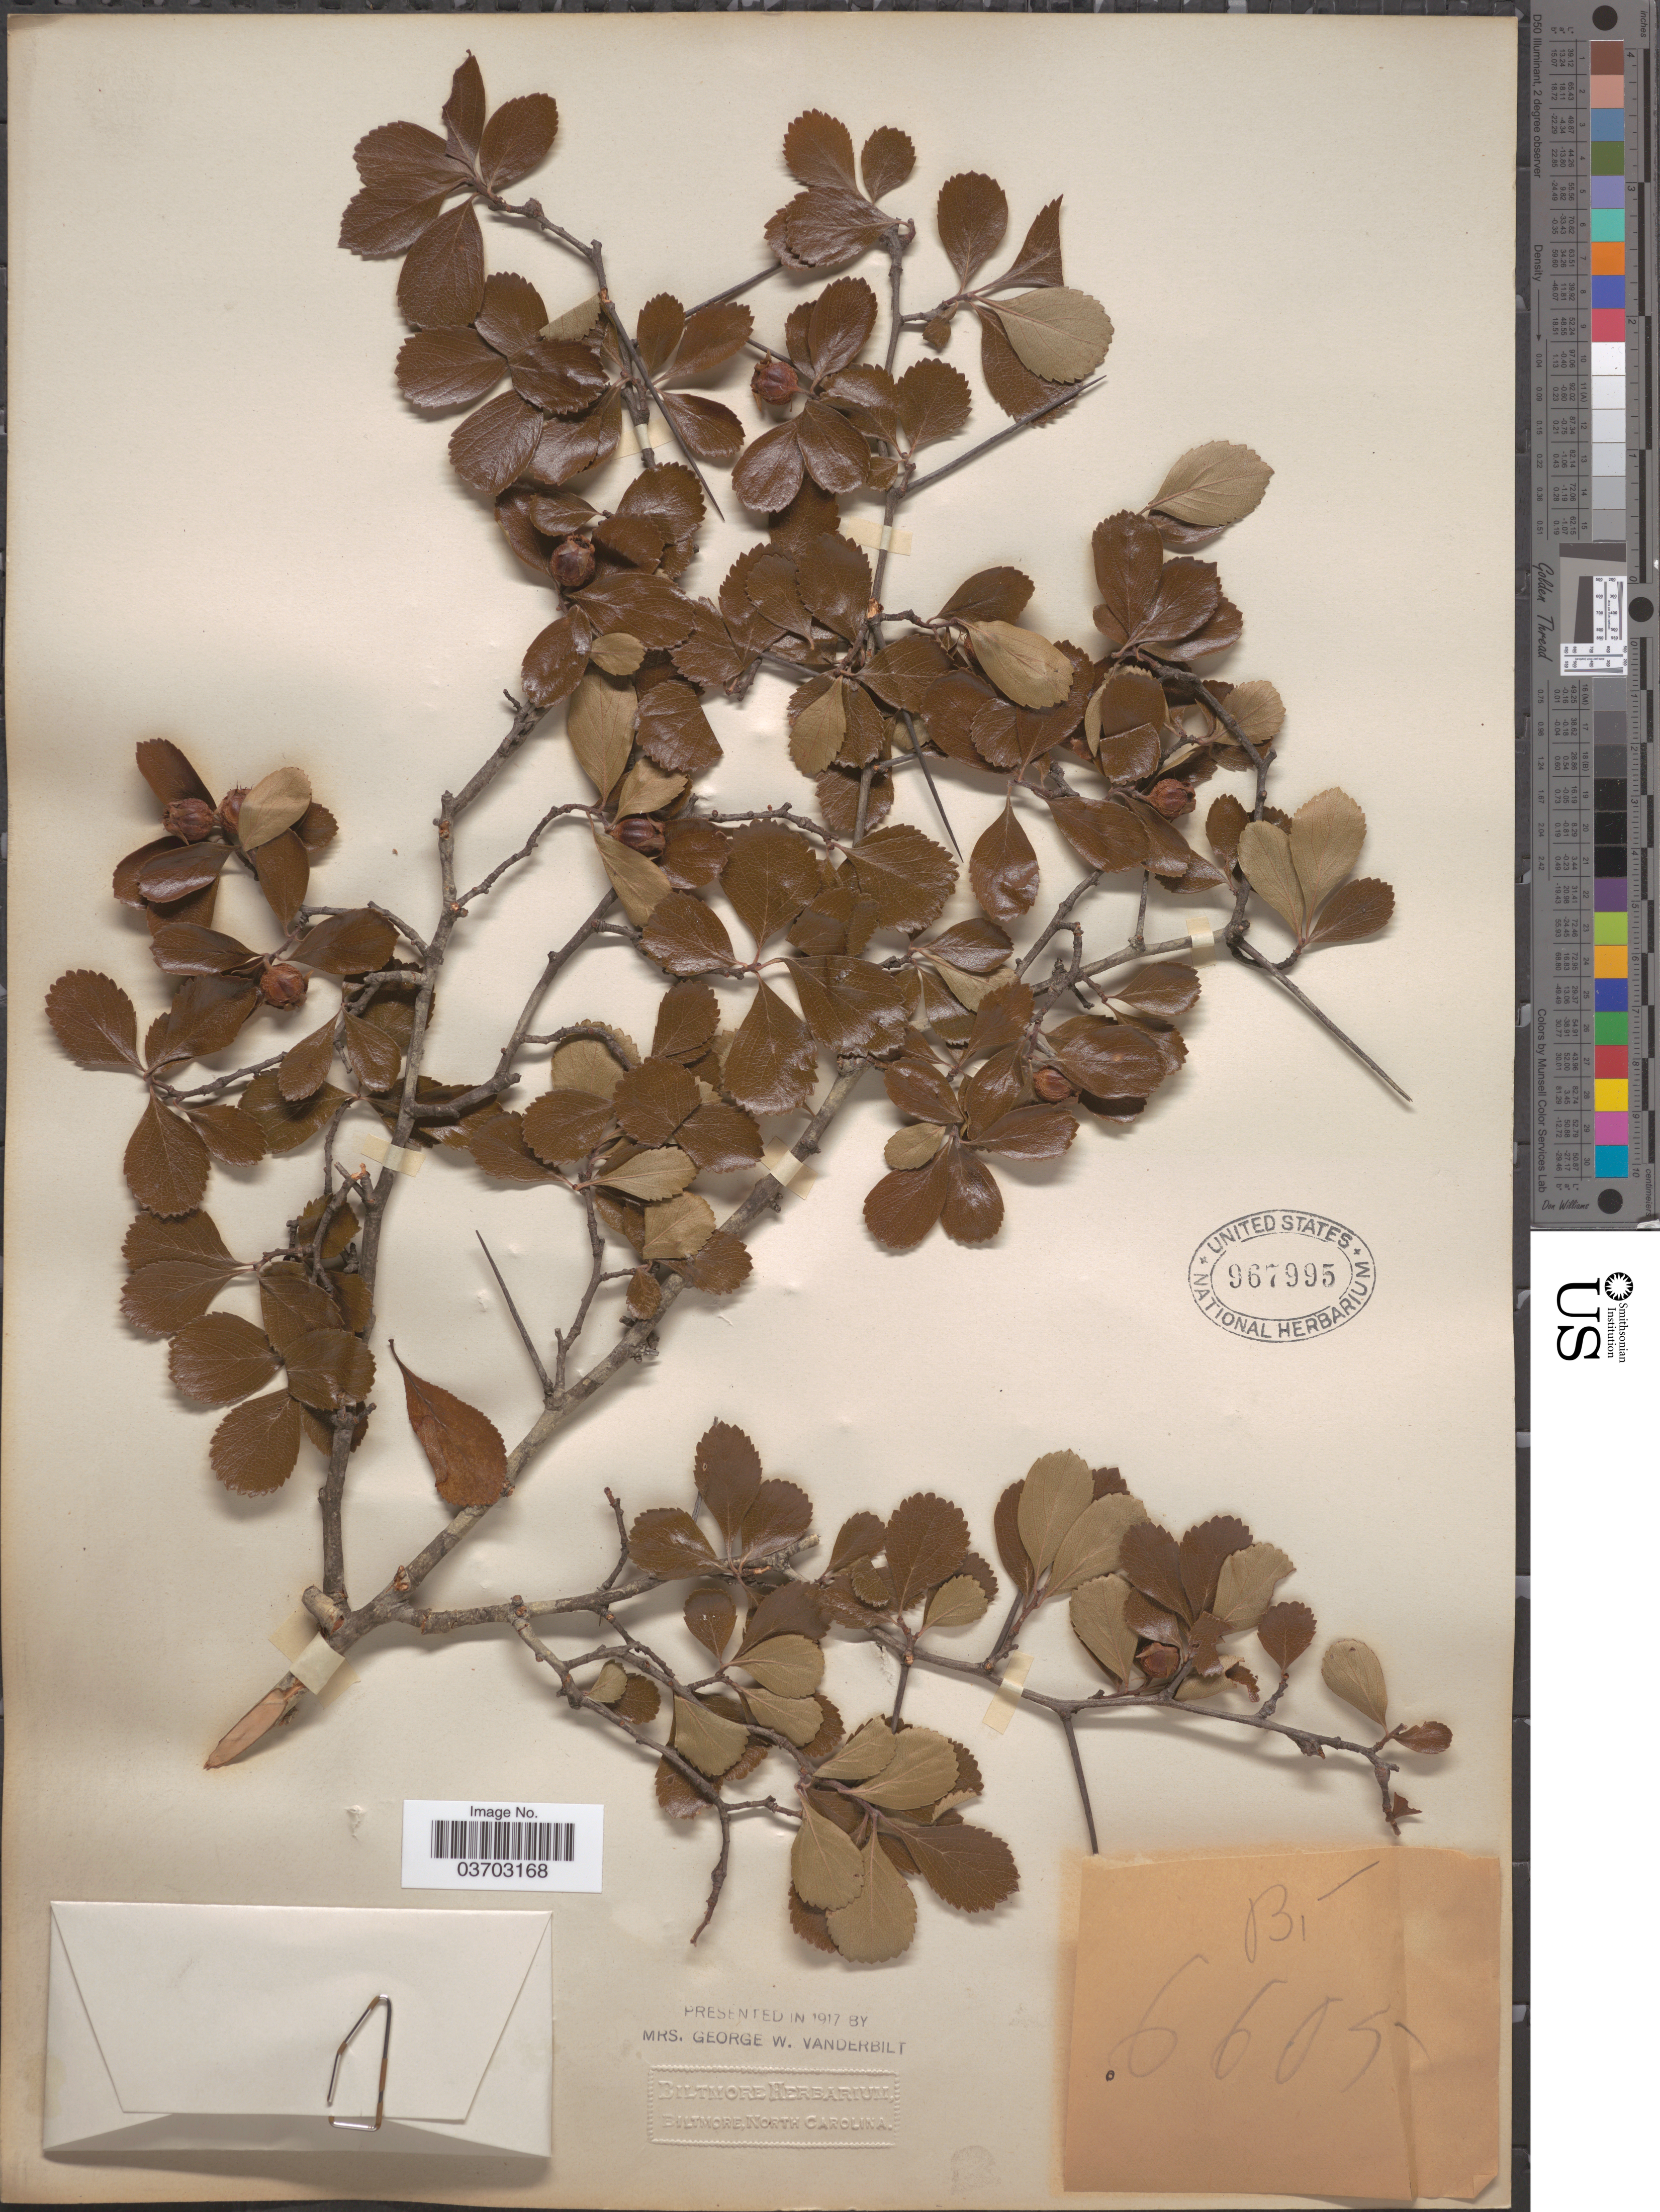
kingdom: Plantae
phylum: Tracheophyta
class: Magnoliopsida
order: Rosales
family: Rosaceae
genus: Crataegus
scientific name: Crataegus sp.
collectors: ex herb. Biltmore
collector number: B6605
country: United States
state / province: North Carolina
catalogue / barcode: US 967995